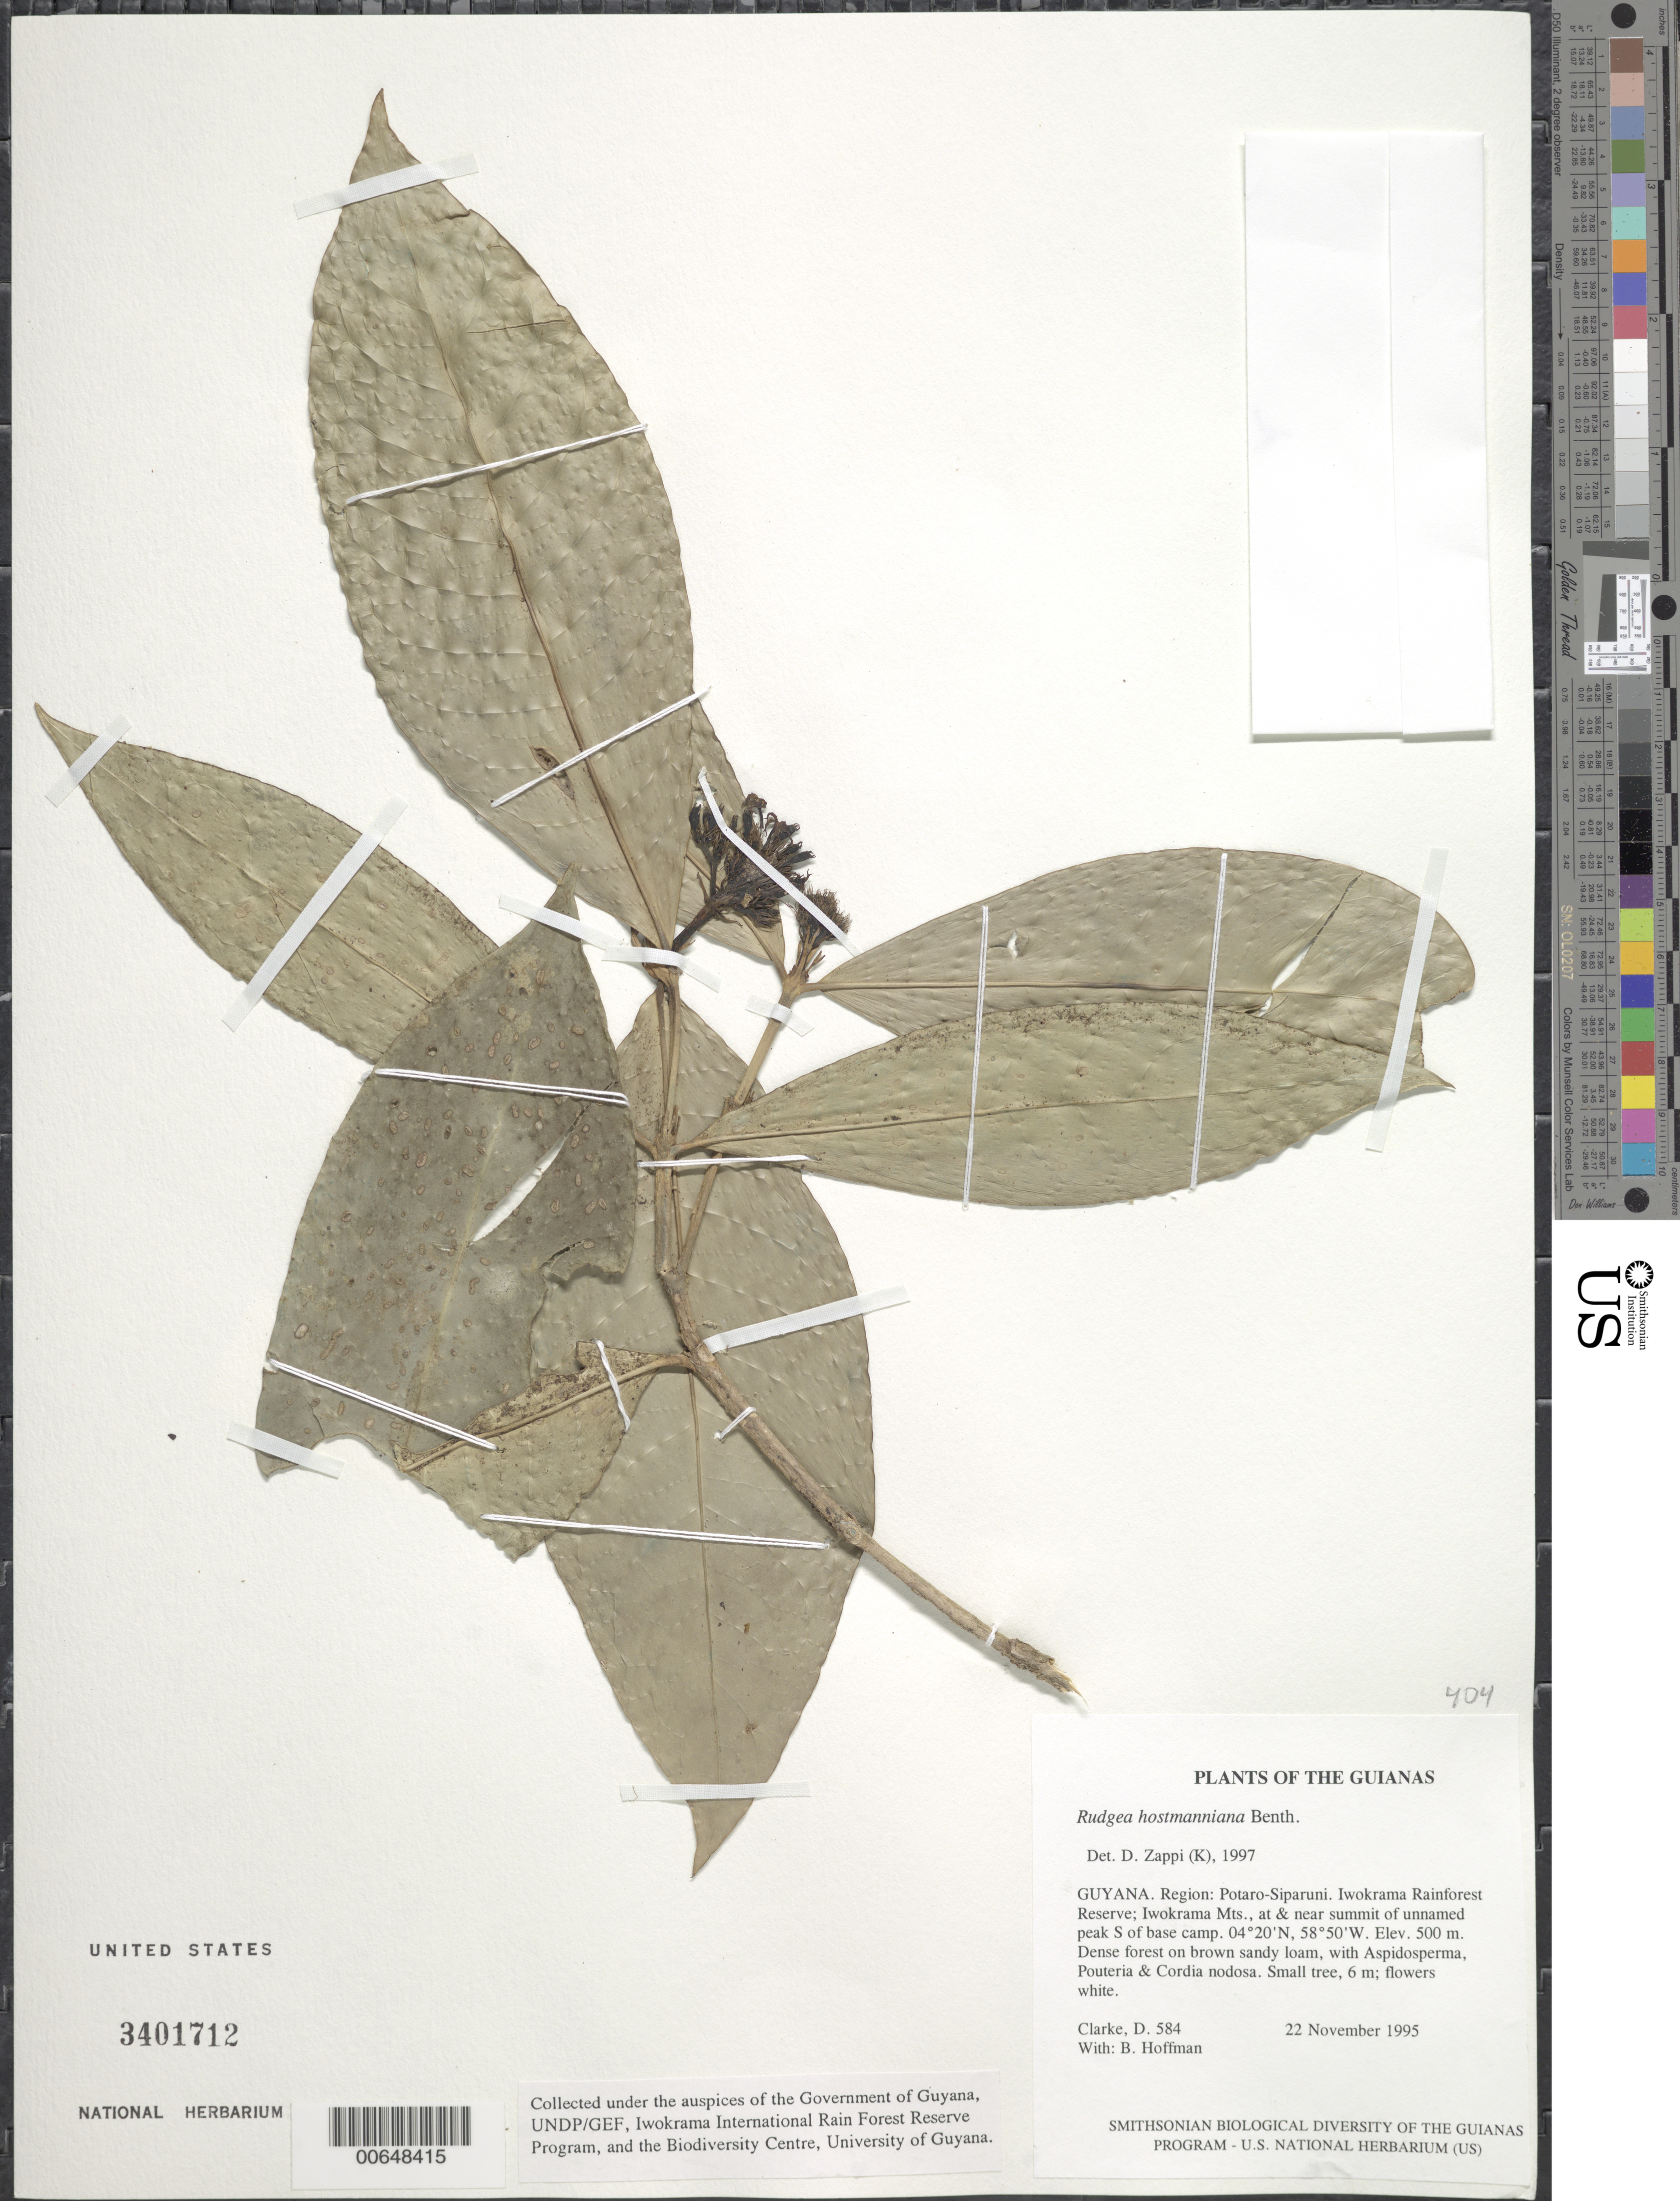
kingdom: Plantae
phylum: Tracheophyta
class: Magnoliopsida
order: Gentianales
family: Rubiaceae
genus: Rudgea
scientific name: Rudgea hostmanniana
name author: Benth.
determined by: Zappi, Daniela C.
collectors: H. D. Clarke & B. Hoffman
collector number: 584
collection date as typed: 22 November 1995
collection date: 1995-11-22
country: Guyana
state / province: Potaro-Siparuni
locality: Iwokrama Rainforest Reserve; Iwokrama Mts., at & near summit of unnamed peak S of base camp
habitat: Dense forest on brown sandy loam, with Aspidosperma, Pouteria & Cordia nodosa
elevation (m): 500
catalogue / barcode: US 3401712